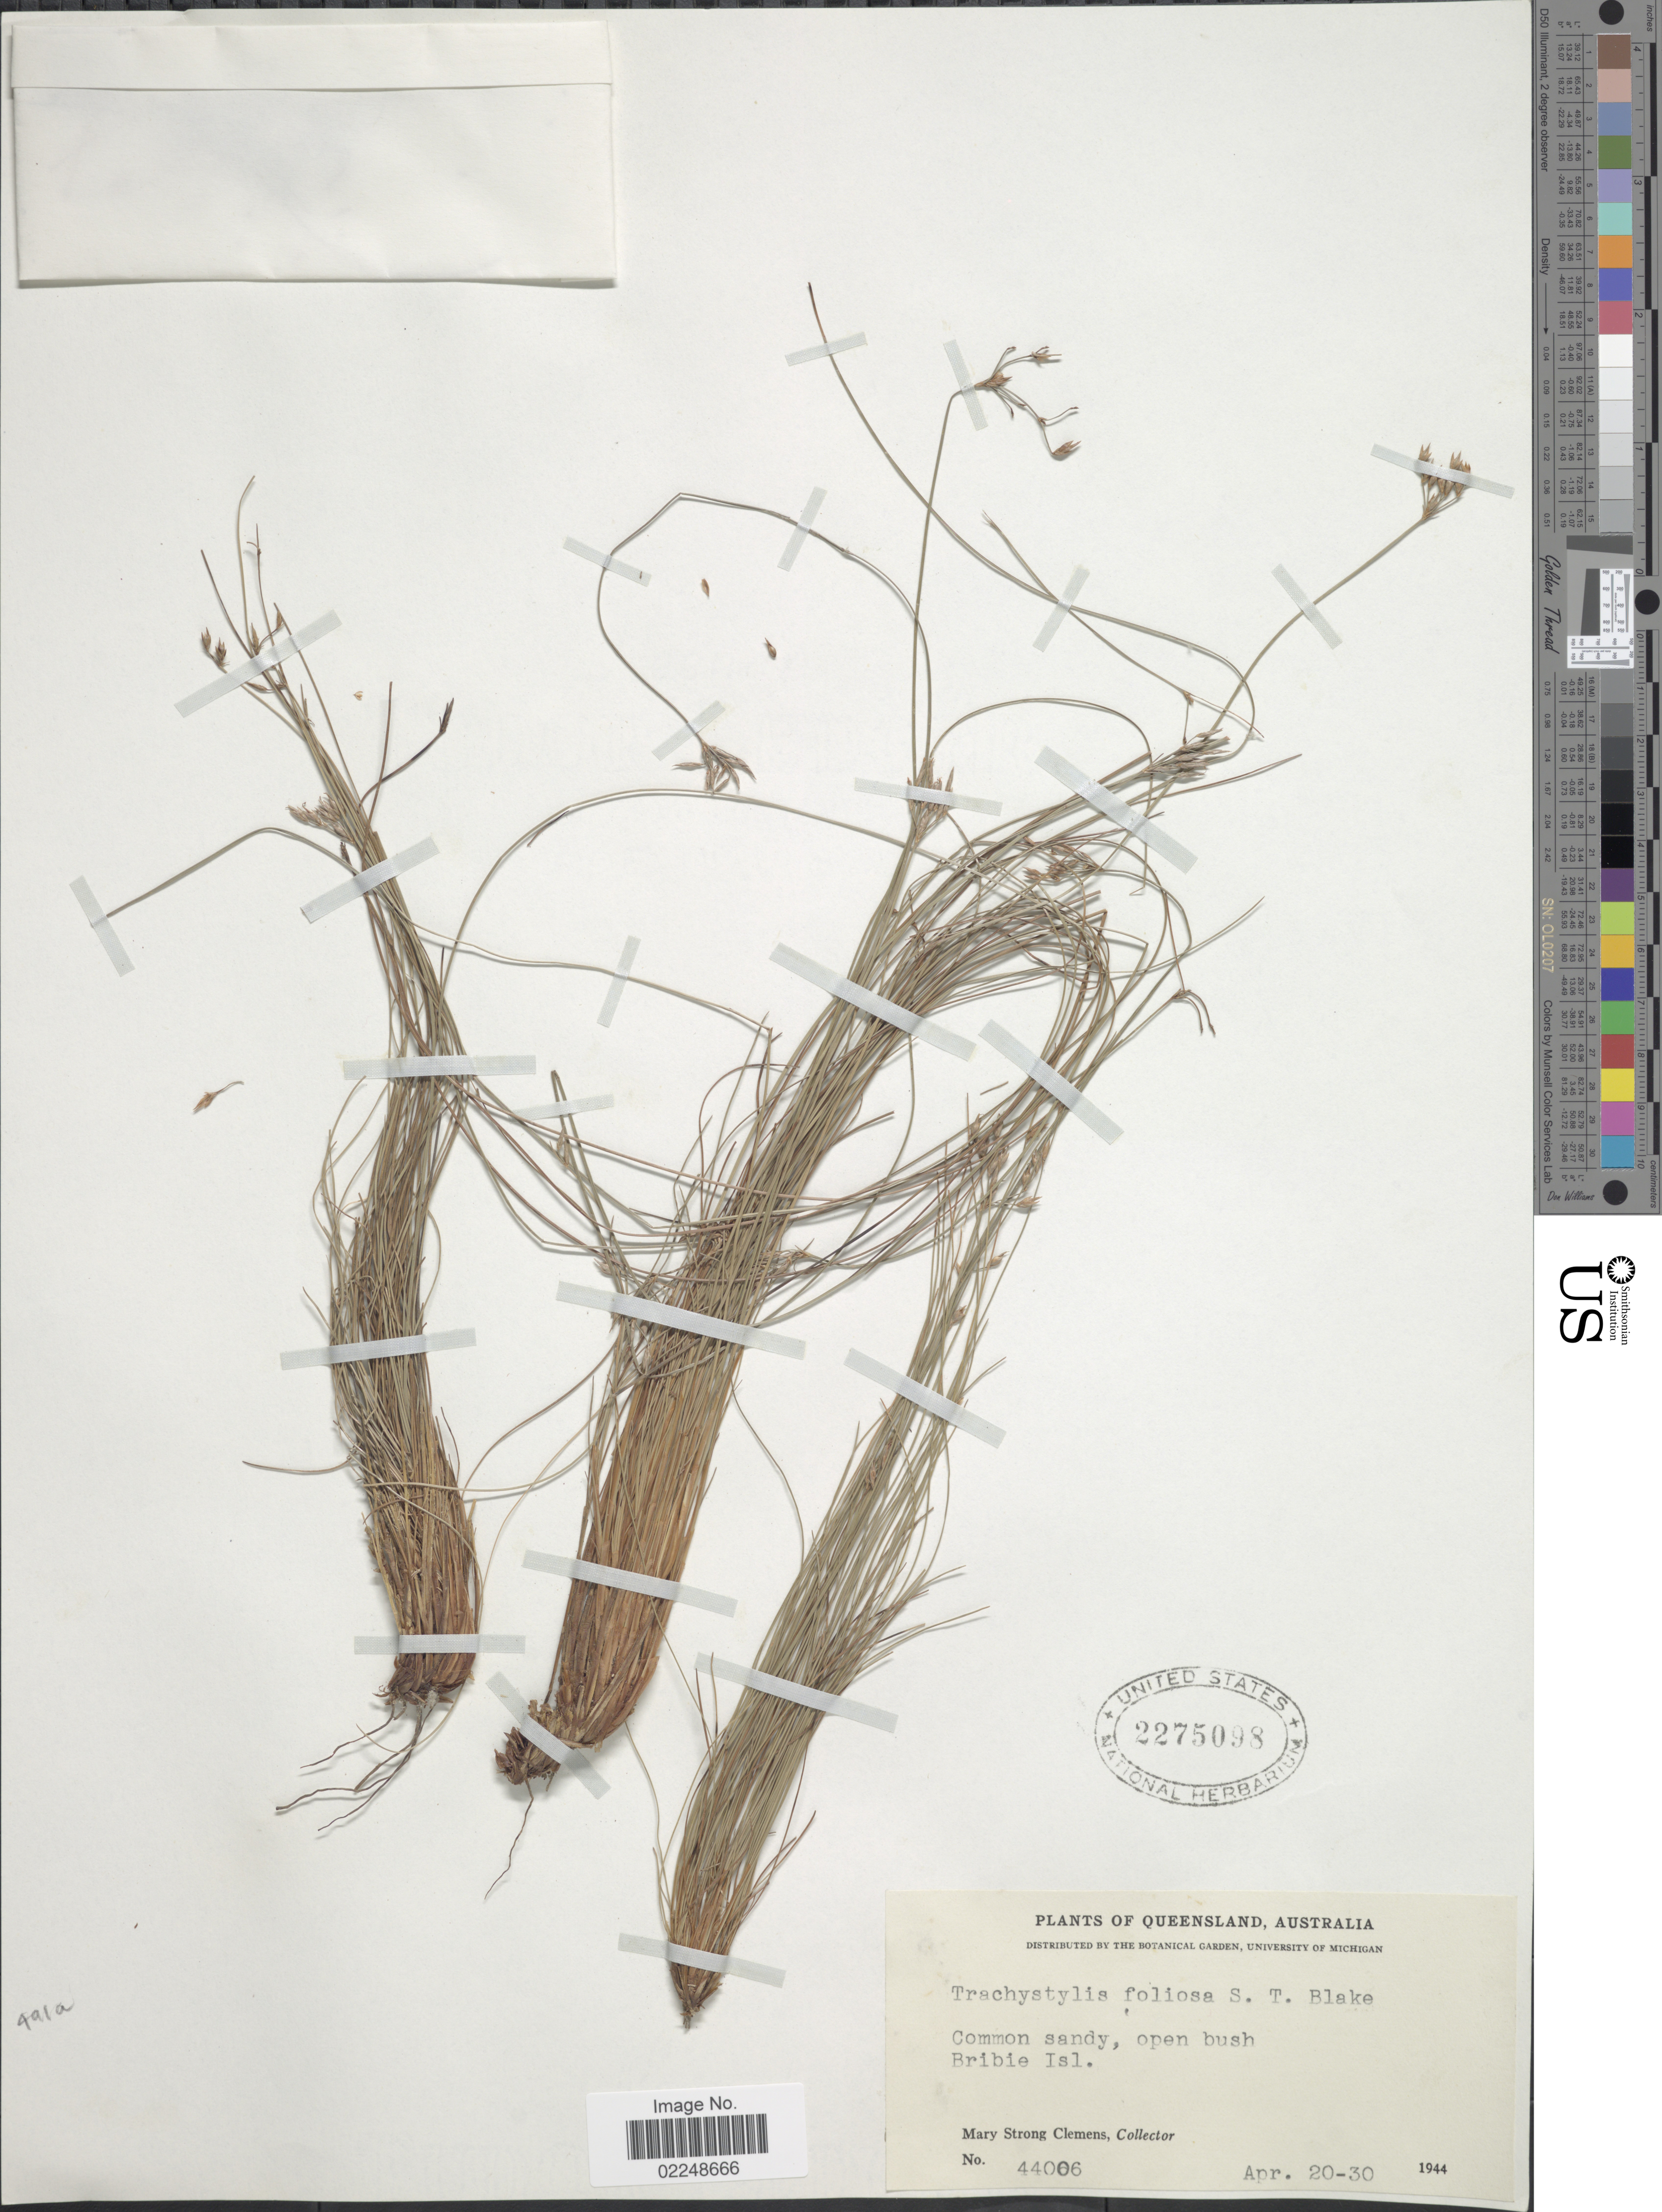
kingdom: Plantae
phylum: Tracheophyta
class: Liliopsida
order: Poales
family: Cyperaceae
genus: Trachystylis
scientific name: Trachystylis stradbrokensis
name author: (Domin) Kük.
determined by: Strong, Mark T., (BOT), Smithsonian Institution - National Museum of Natural History (UNITED STATES)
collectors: M. S. Clemens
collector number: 44006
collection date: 1944-04-20/1944-04-30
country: Australia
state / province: Queensland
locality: Bribie Isl.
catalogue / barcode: US 2275098